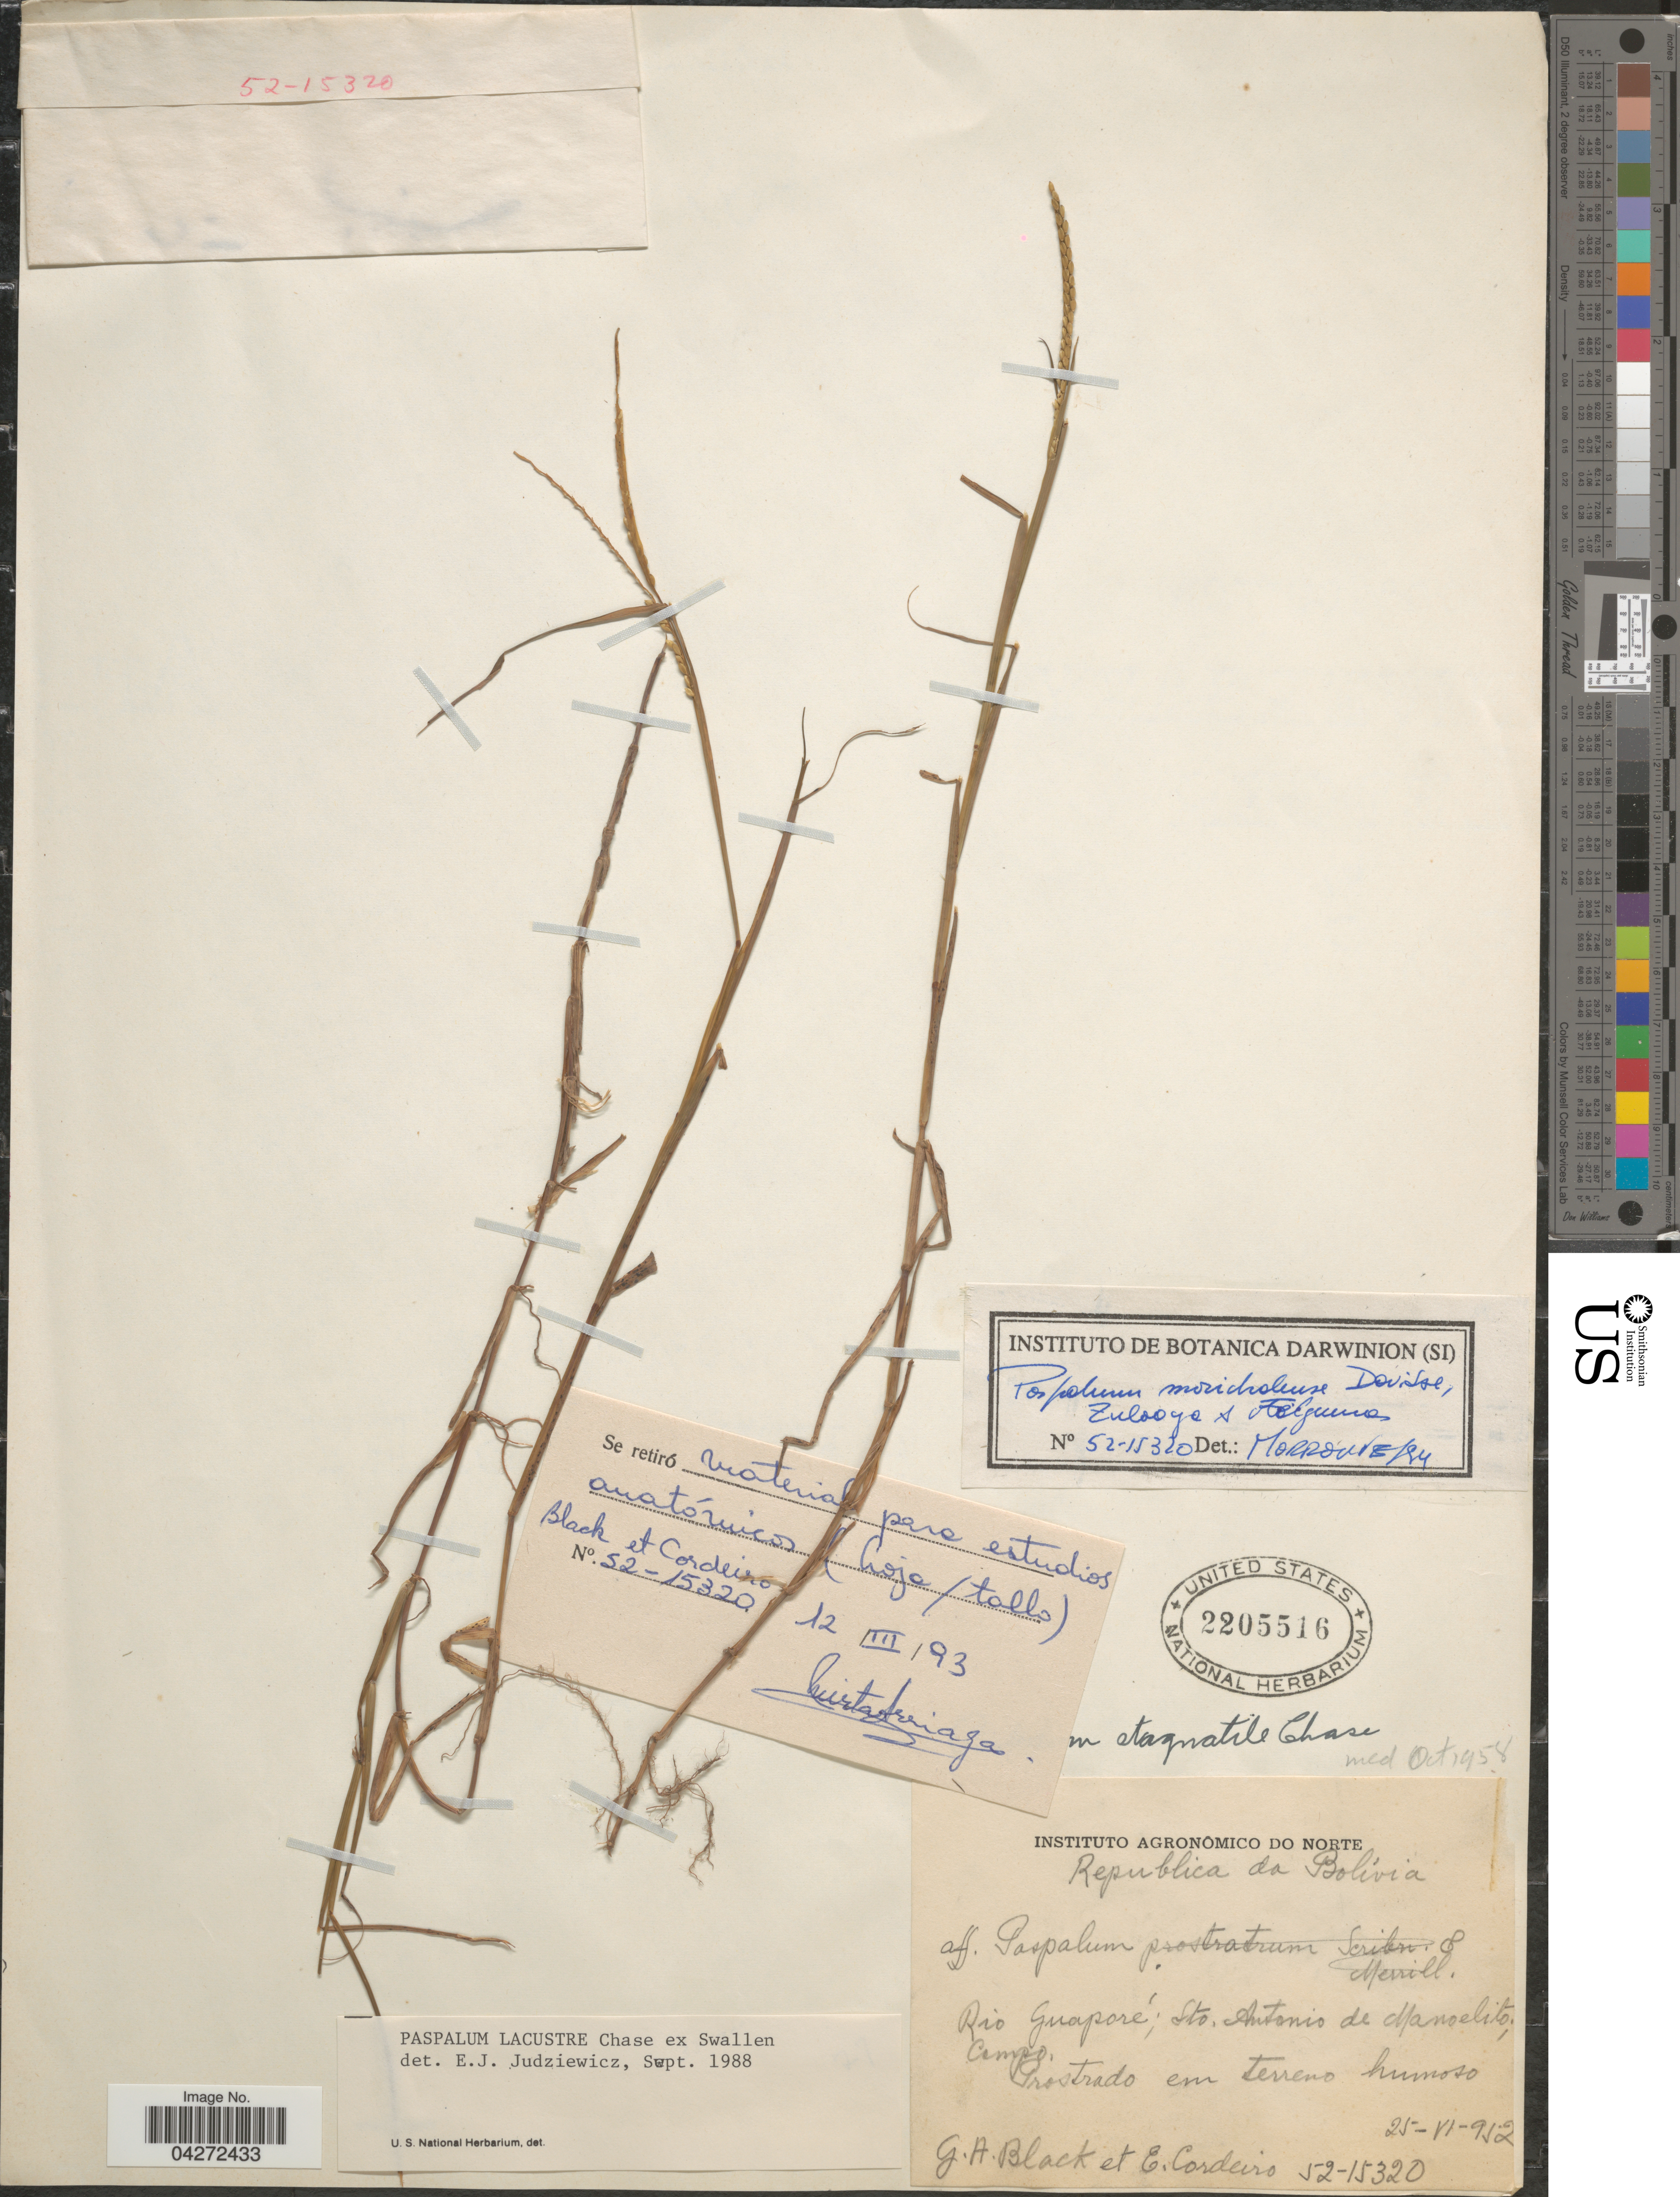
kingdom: Plantae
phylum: Tracheophyta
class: Liliopsida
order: Poales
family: Poaceae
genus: Paspalum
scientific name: Paspalum morichalense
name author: Davidse et al.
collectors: G. A. Black & E. Cordeiro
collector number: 52-15320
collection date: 1952-06-25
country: Bolivia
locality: Rio Guaporé; Sto. Antonio de Manoelito; Campo.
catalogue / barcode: US 2205516